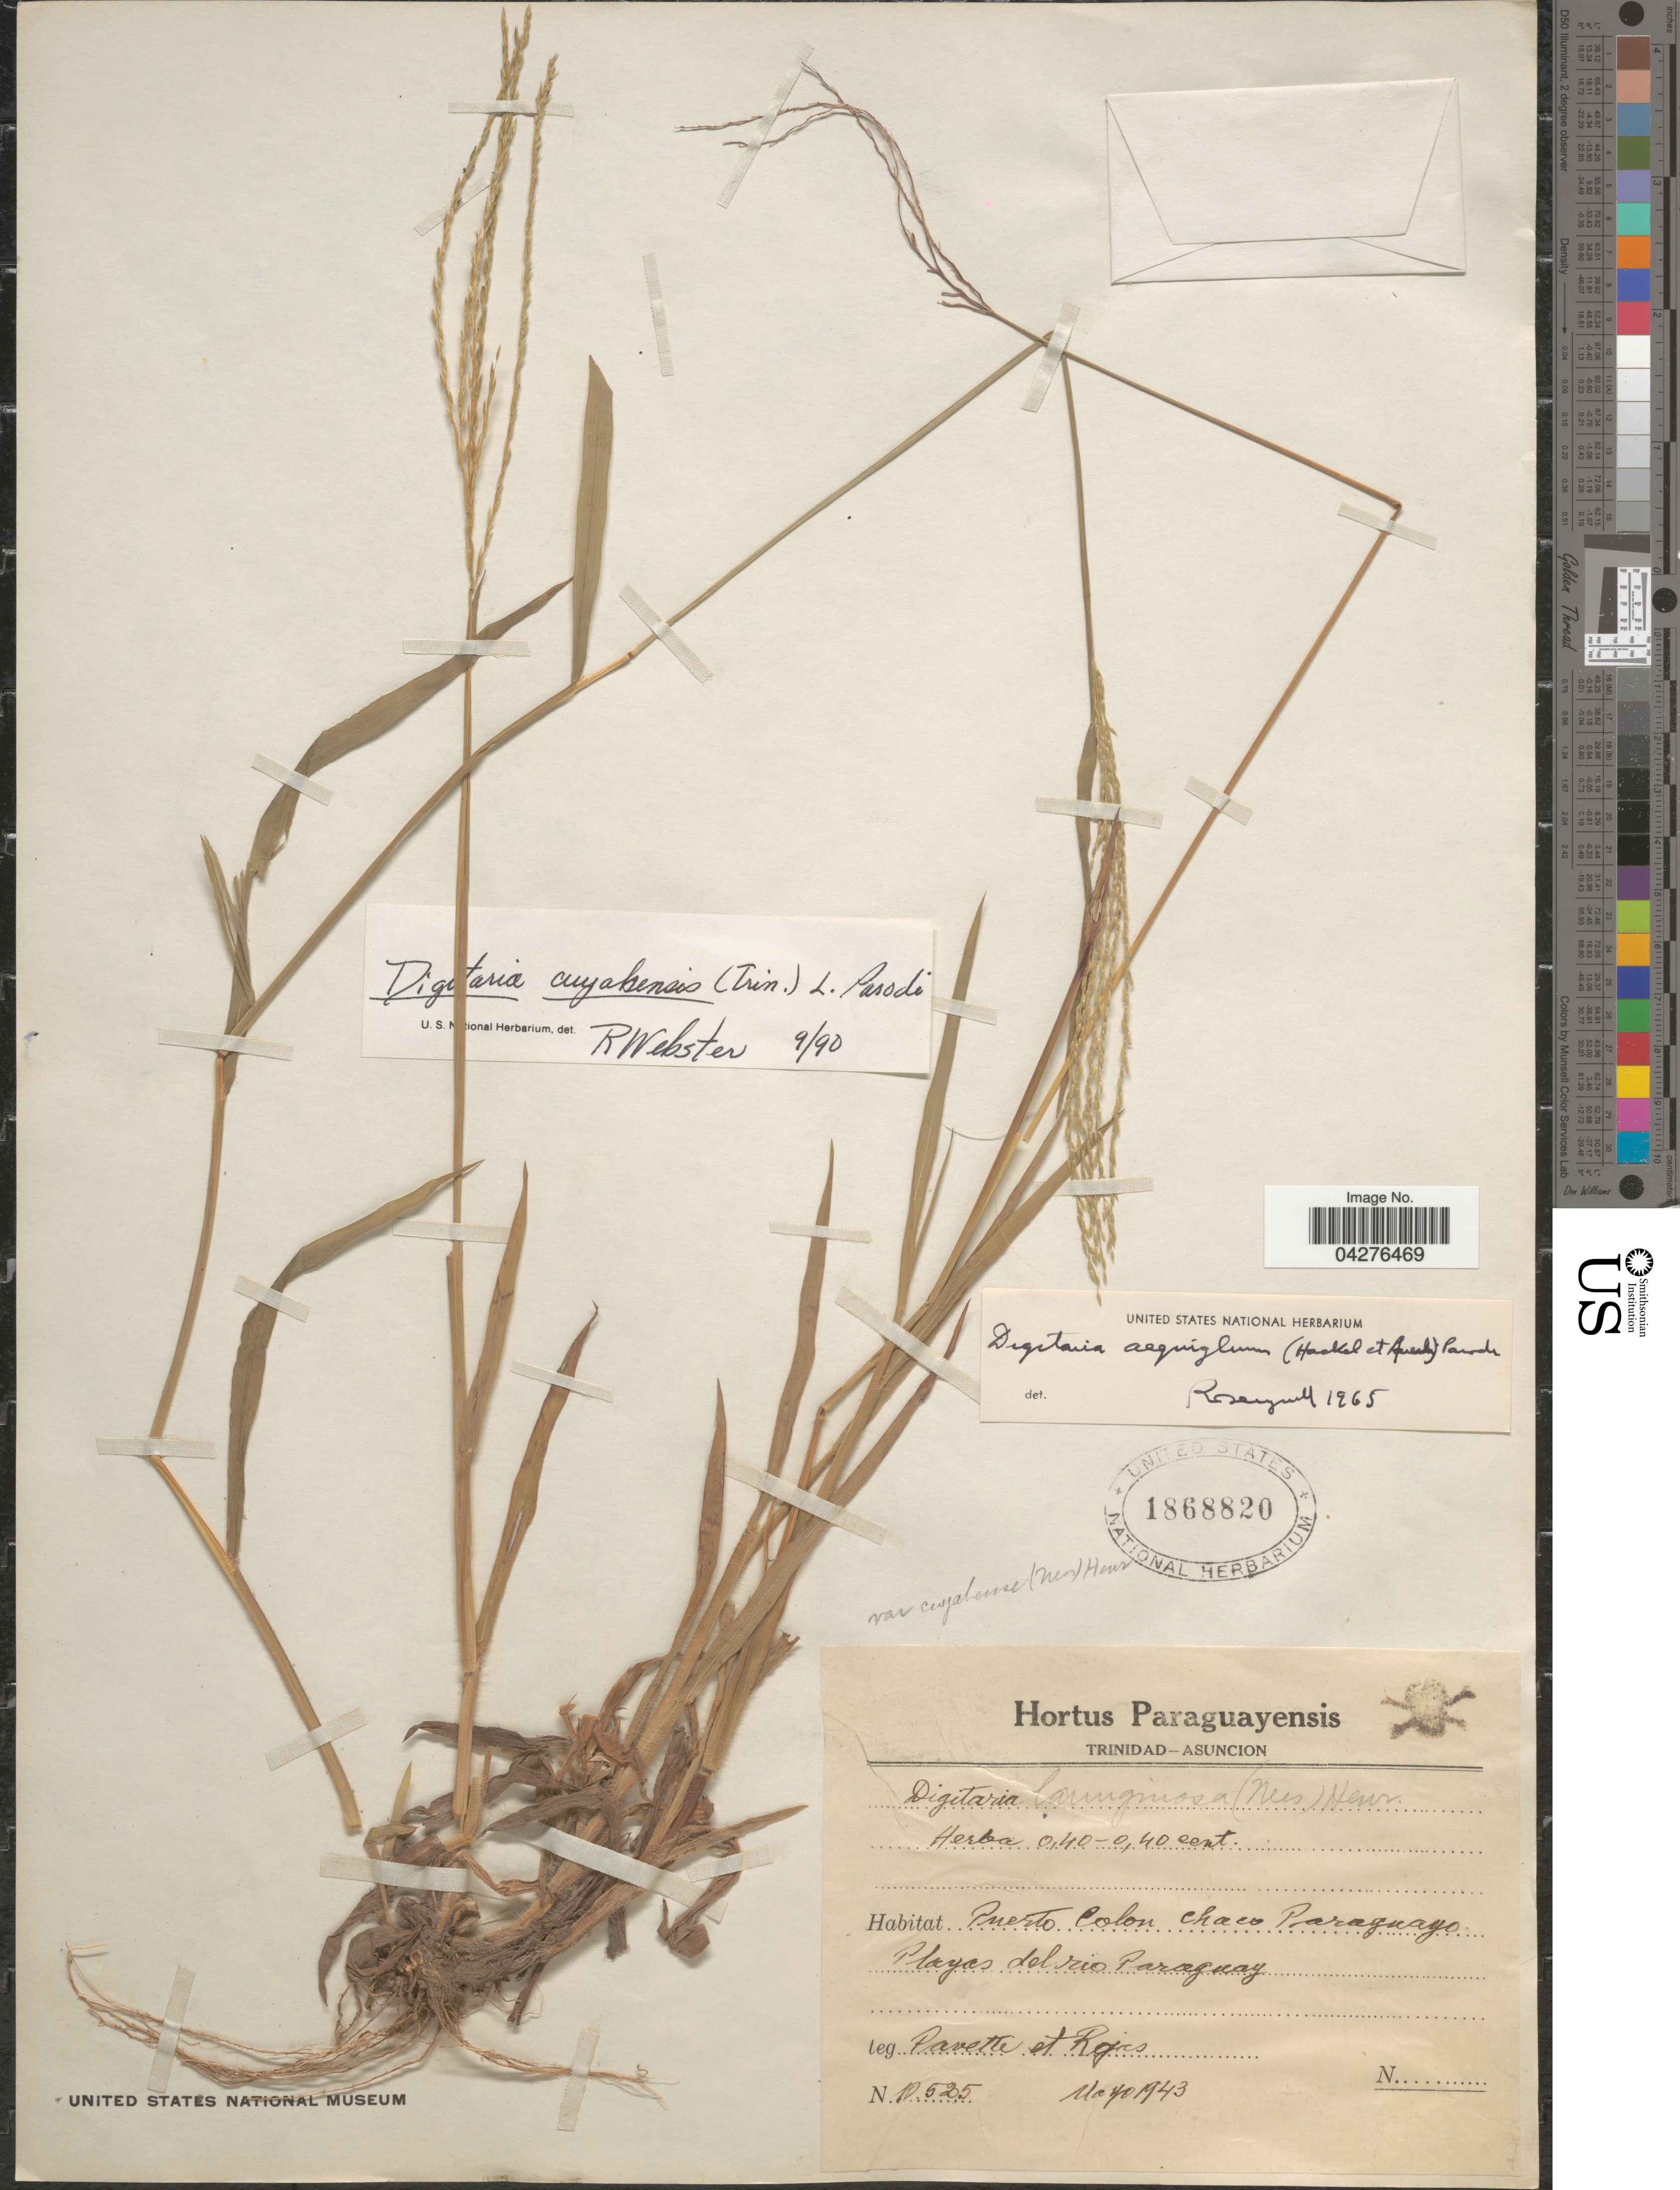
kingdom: Plantae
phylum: Tracheophyta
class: Liliopsida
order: Poales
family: Poaceae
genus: Digitaria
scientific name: Digitaria cuyabensis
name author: (Trin.) Parodi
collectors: -. Pavetti & Rojas, --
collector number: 10525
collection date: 1943-05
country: Paraguay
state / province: Asuncion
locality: Puerto Colon chaco Paraguayo. Playas del rio Paraguay.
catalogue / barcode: US 1868820